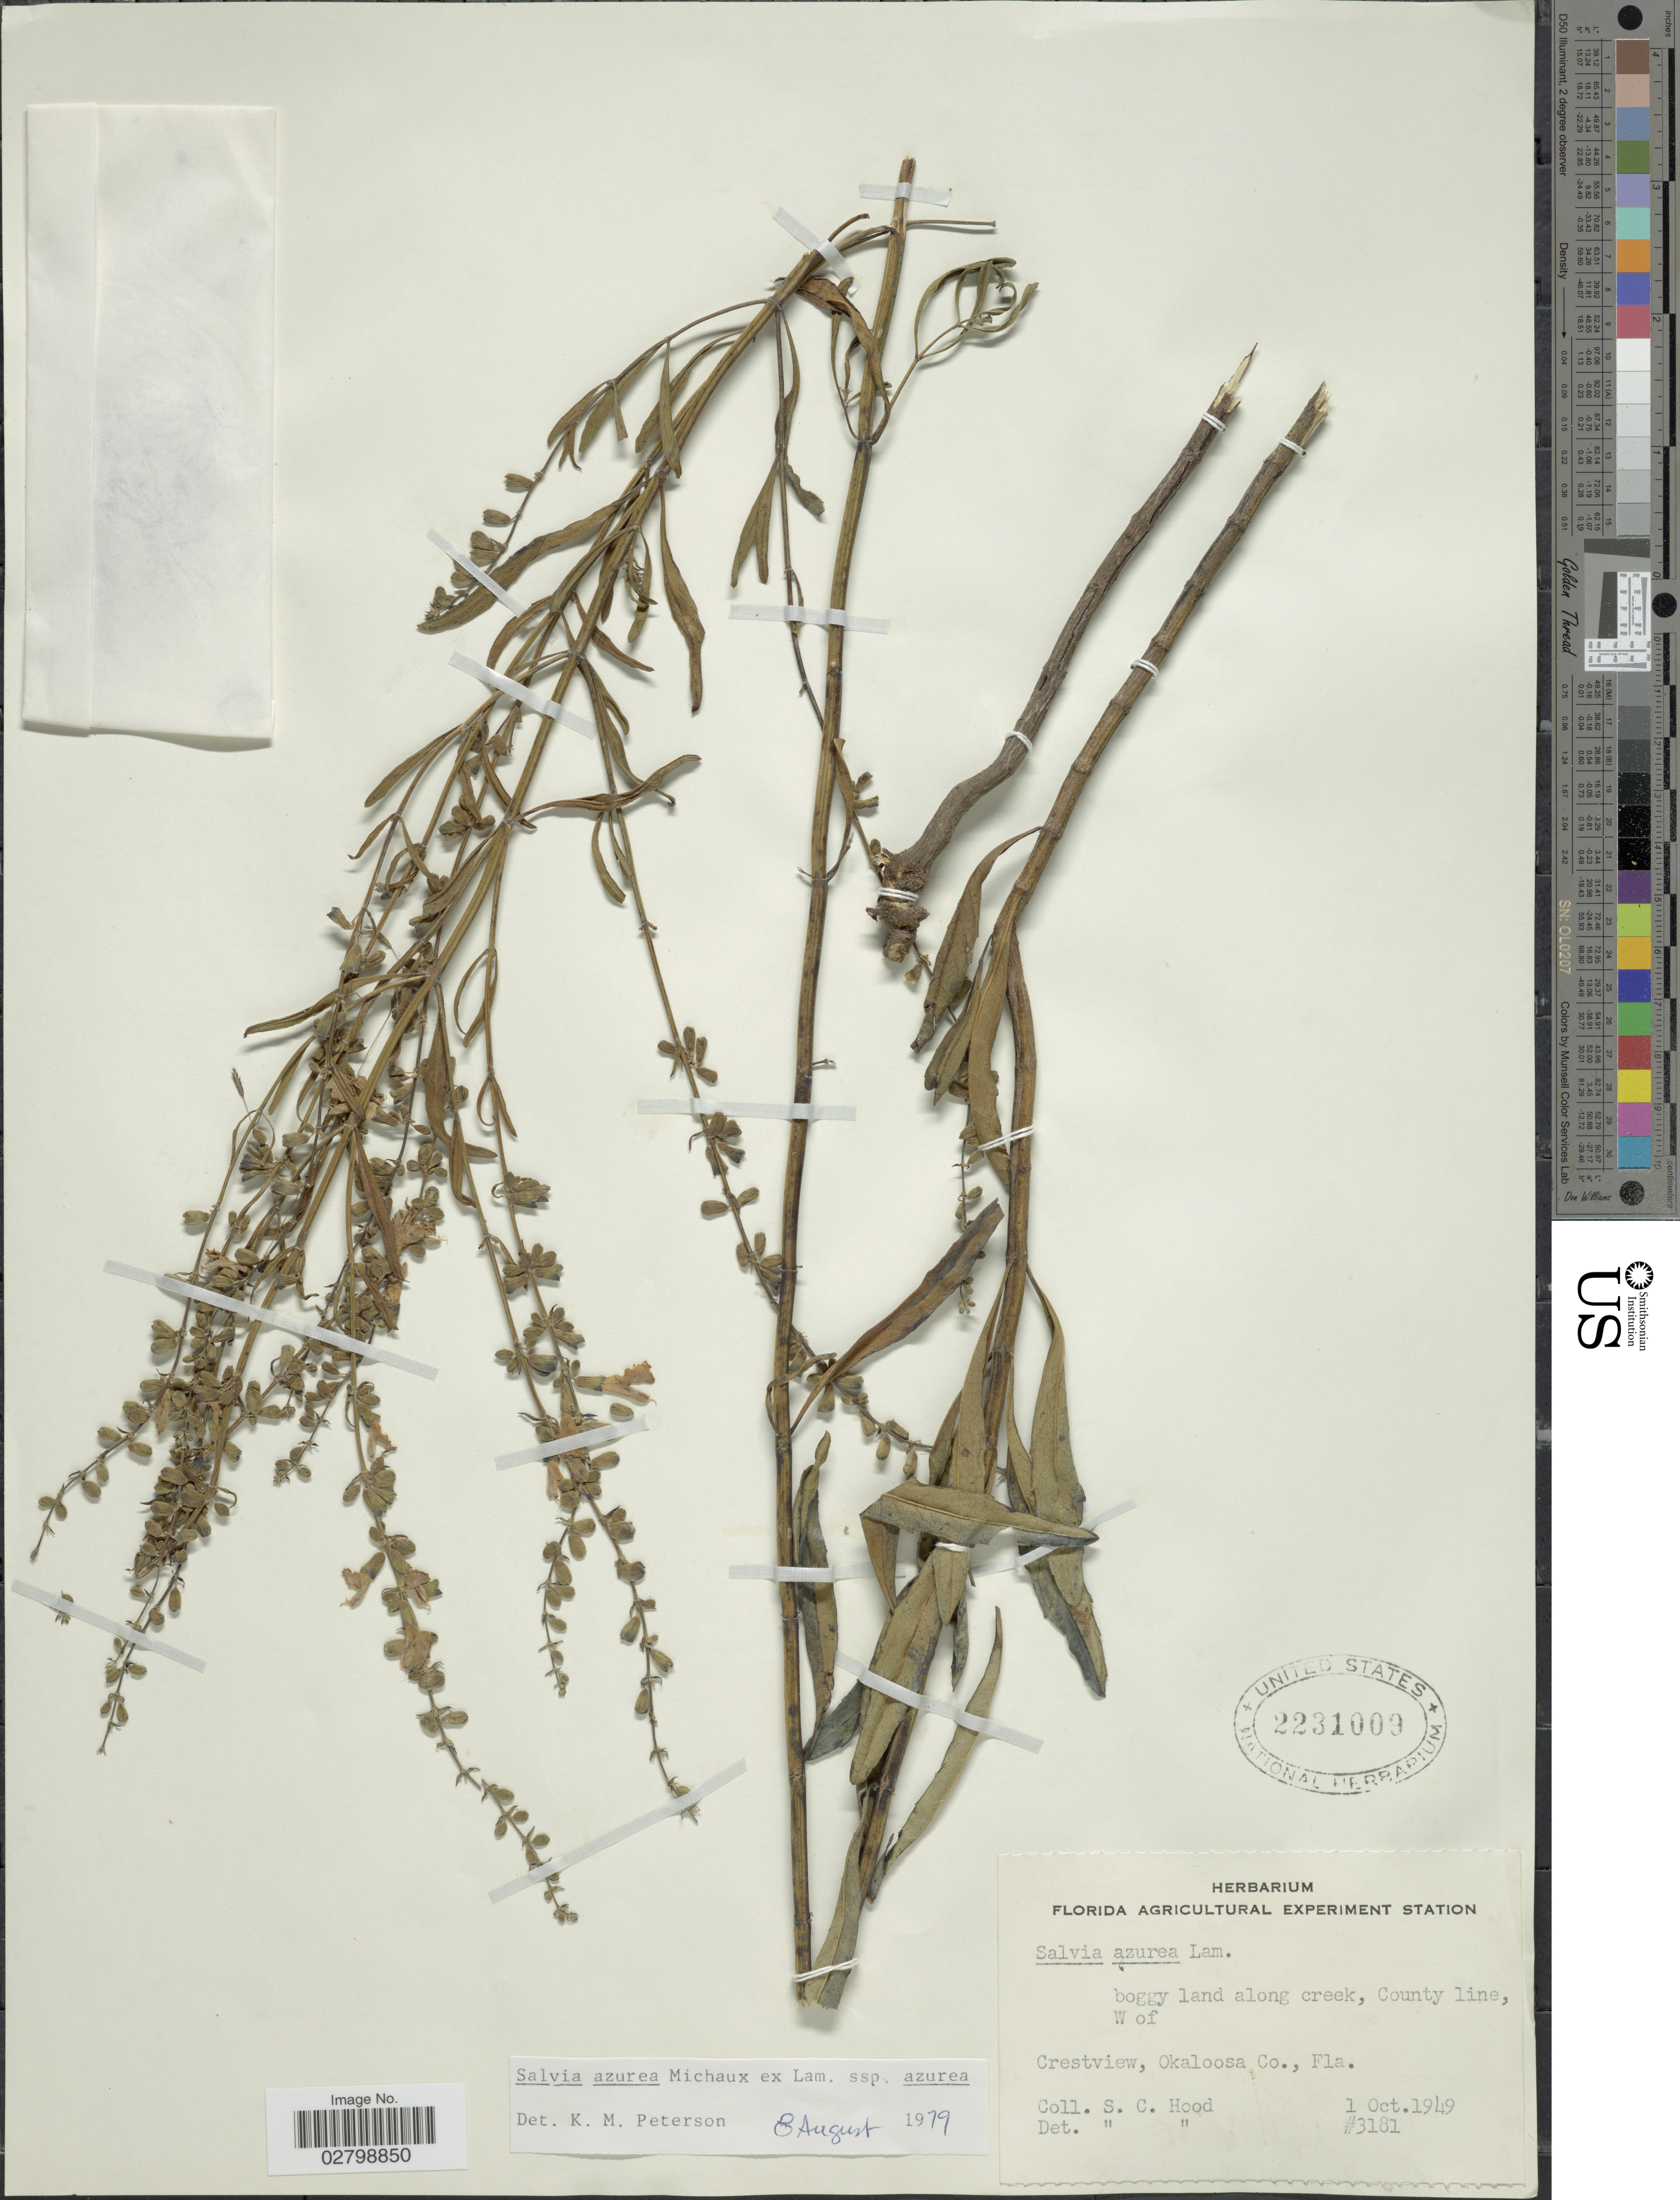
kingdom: Plantae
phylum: Tracheophyta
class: Magnoliopsida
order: Lamiales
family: Lamiaceae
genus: Salvia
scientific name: Salvia azurea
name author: Michx. ex Vahl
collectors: S. Hood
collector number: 3181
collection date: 1949-10-01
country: United States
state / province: Florida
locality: Boggy land along creek, County line, W of Crestview, Okaloosa Co.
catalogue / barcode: US 2231009